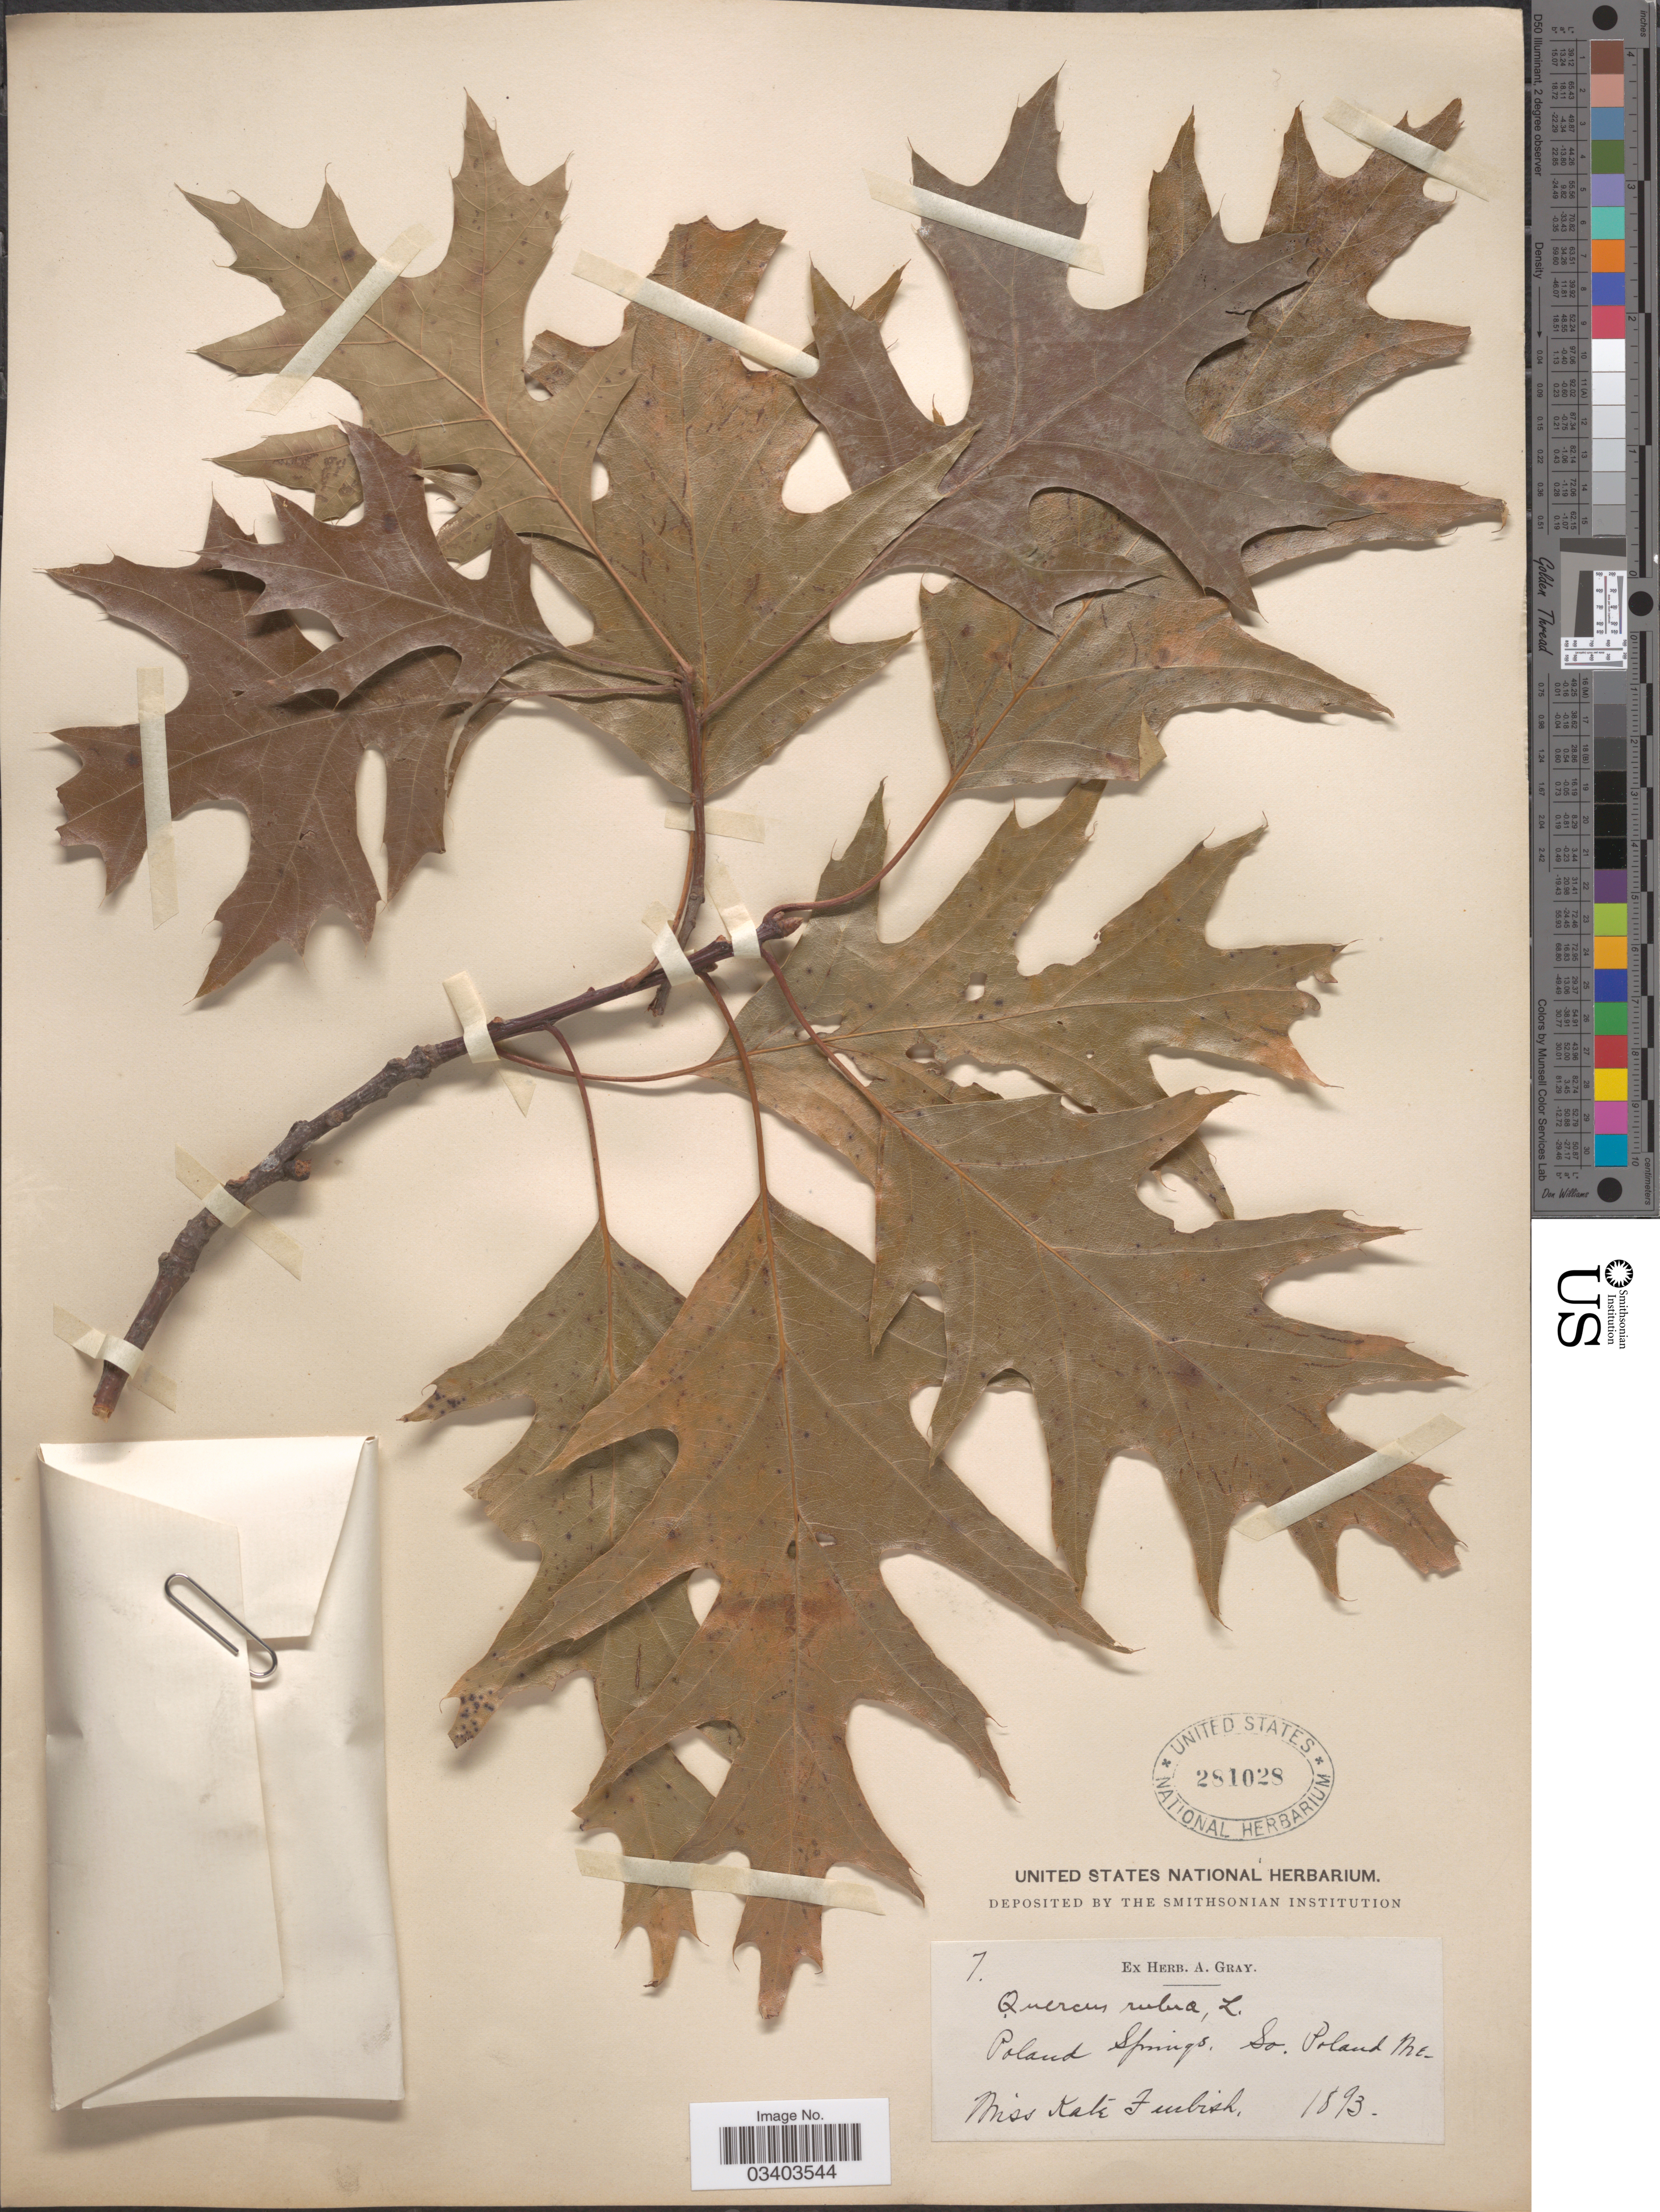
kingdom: Plantae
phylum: Tracheophyta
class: Magnoliopsida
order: Fagales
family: Fagaceae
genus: Quercus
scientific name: Quercus borealis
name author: F. Michx.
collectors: K. Furbish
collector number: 7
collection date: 1893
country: United States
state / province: Maine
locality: Poland Springs, So. Poland.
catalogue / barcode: US 281028